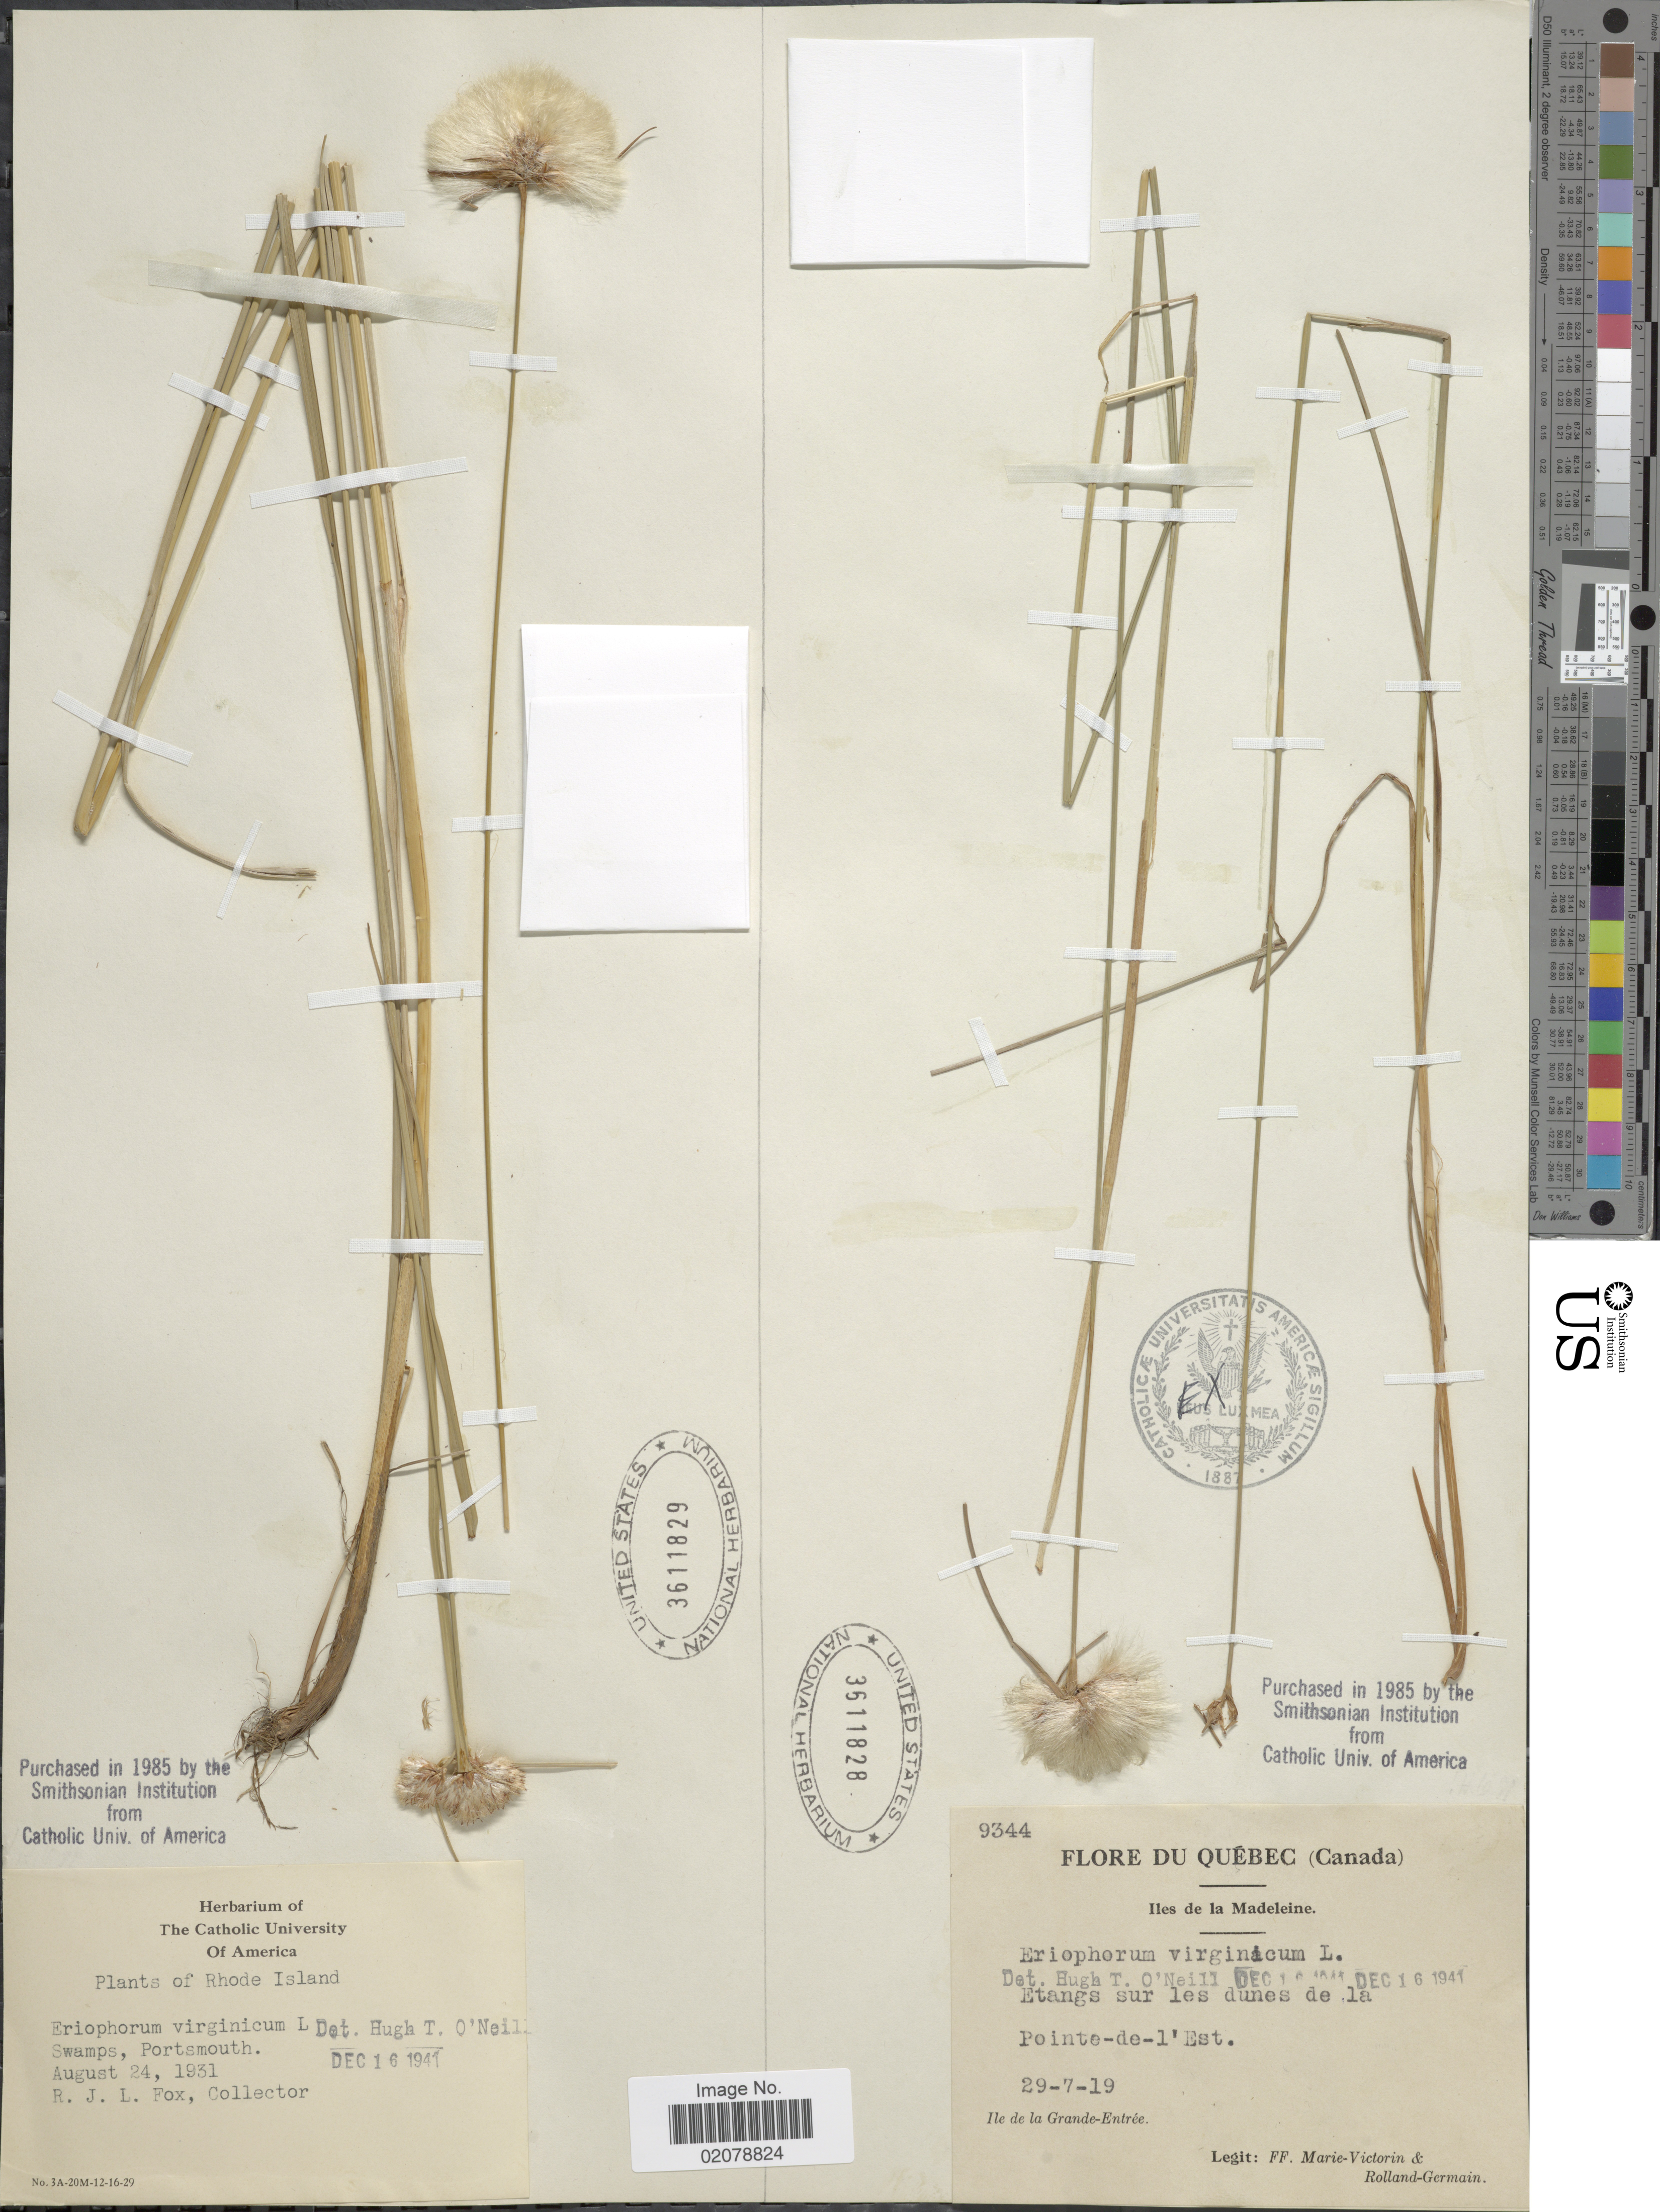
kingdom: Plantae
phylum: Tracheophyta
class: Liliopsida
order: Poales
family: Cyperaceae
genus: Eriophorum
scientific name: Eriophorum virginicum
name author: L.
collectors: F. Marie-Victorin & Rolland-Germain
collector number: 9344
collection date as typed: Transcribed d/m/y: 29/7/19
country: Canada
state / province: Quebec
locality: Iles de la Madeleine. Etangs sur les dunes de la Pointe-de-l'Est. Ile de la Grande-Entrée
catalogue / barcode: US 3511828